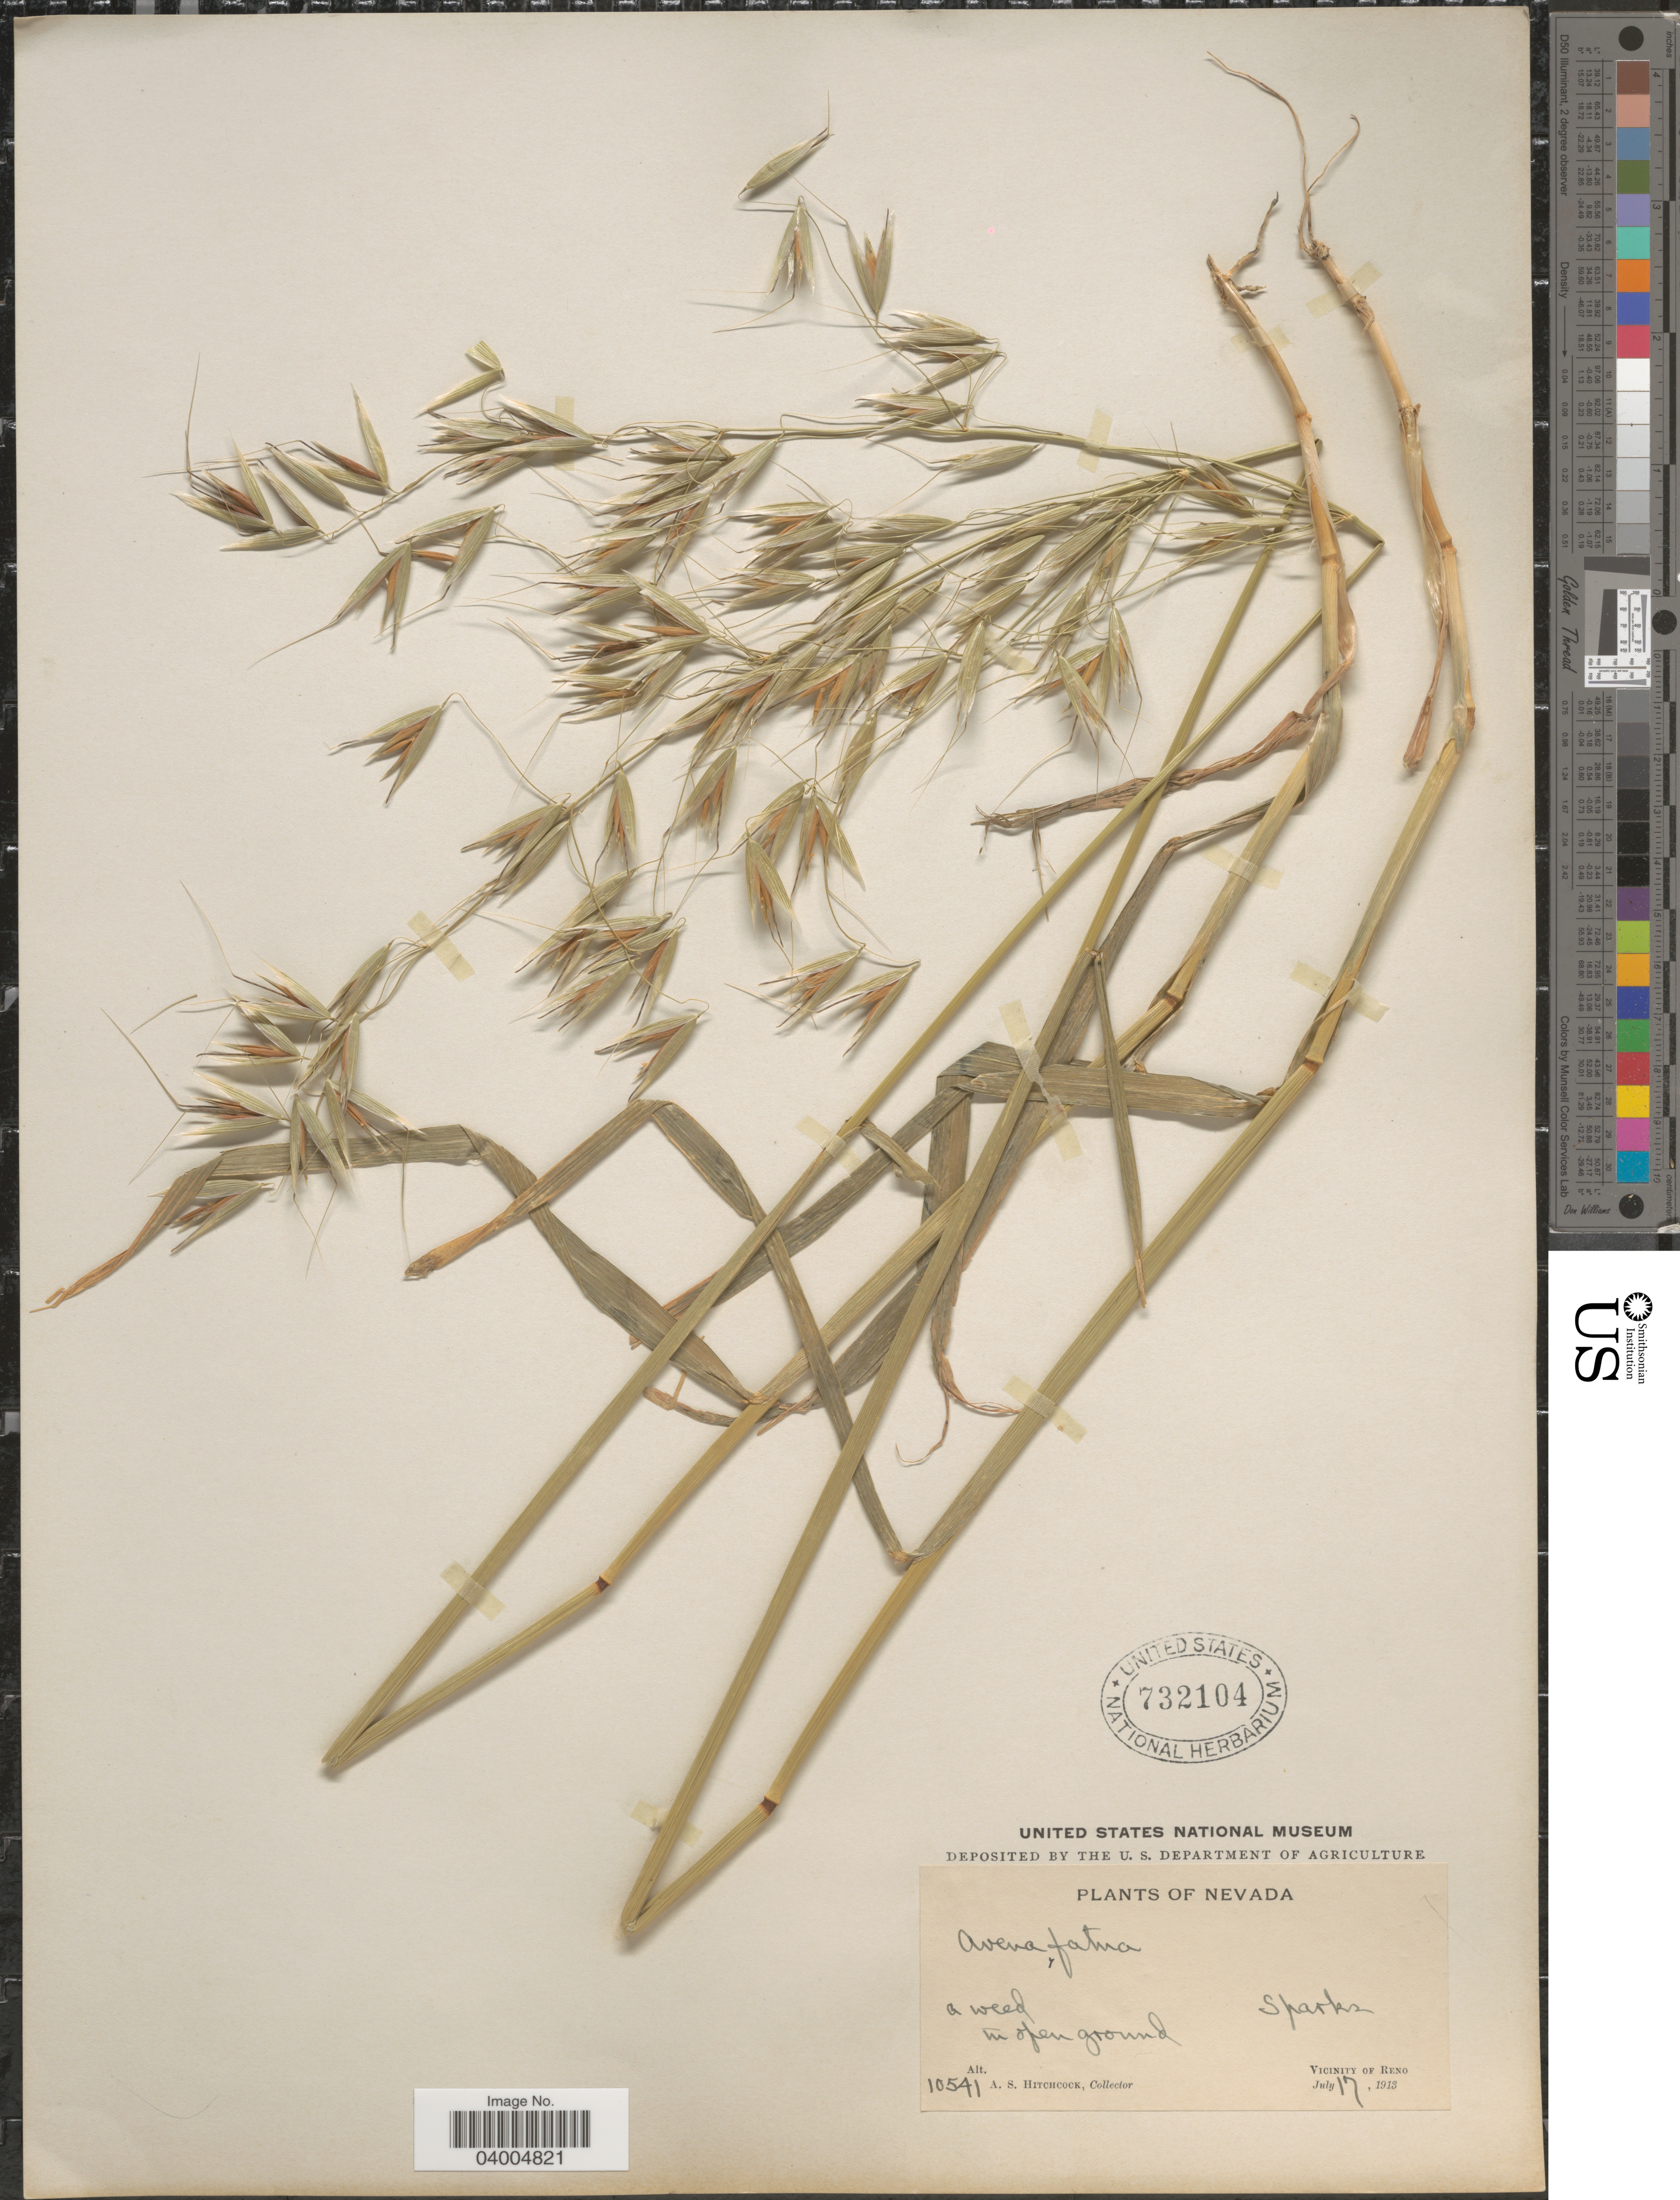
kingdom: Plantae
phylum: Tracheophyta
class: Liliopsida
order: Poales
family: Poaceae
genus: Avena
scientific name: Avena fatua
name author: L.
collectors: A. S. Hitchcock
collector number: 10541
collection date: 1913-07-17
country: United States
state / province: Nevada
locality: Sparks. Vicinity of Reno.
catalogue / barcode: US 732104